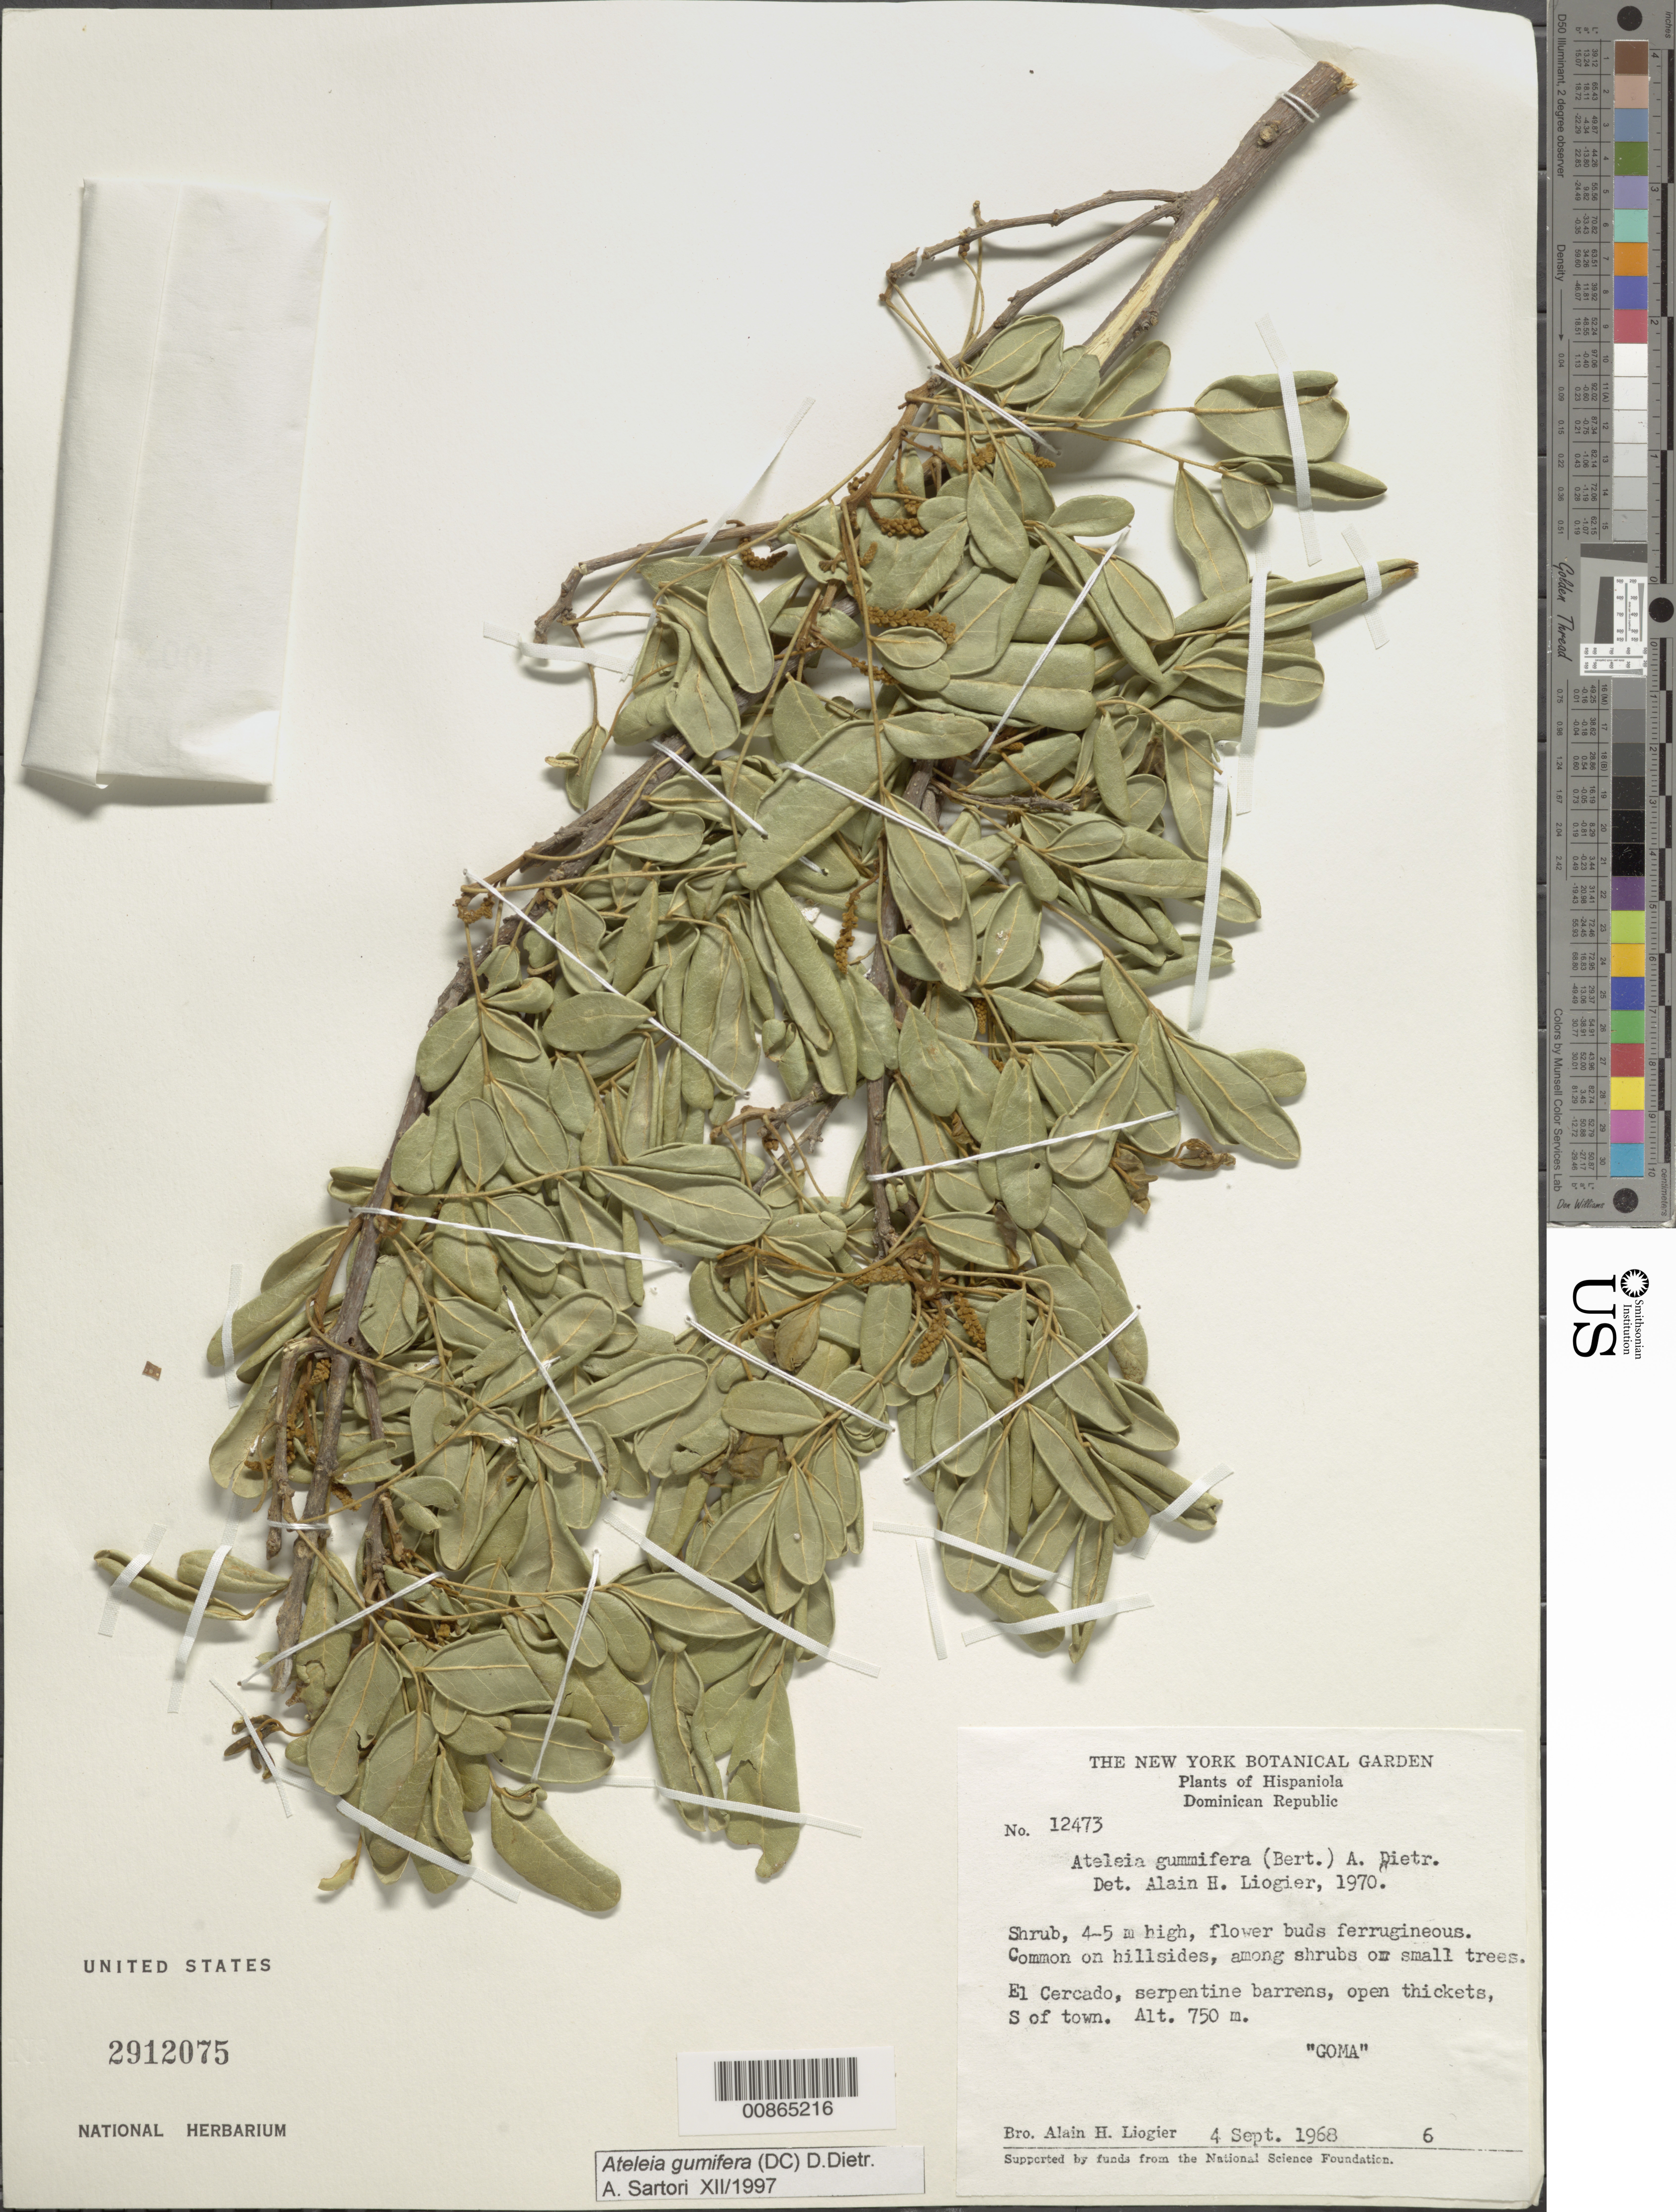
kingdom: Plantae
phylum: Tracheophyta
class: Magnoliopsida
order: Fabales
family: Fabaceae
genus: Ateleia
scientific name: Ateleia gummifera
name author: (Bertero ex DC.) D. Dietr.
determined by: Sartori, A.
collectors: A. H. Liogier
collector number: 12473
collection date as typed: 04 Sep 1968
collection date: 1968-09-04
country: Dominican Republic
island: Hispaniola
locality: El Cercado. S of town.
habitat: Serpentine barrens, open thickets. Common on hillsides, among shrubs or small trees.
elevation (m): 750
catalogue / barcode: US 2912075